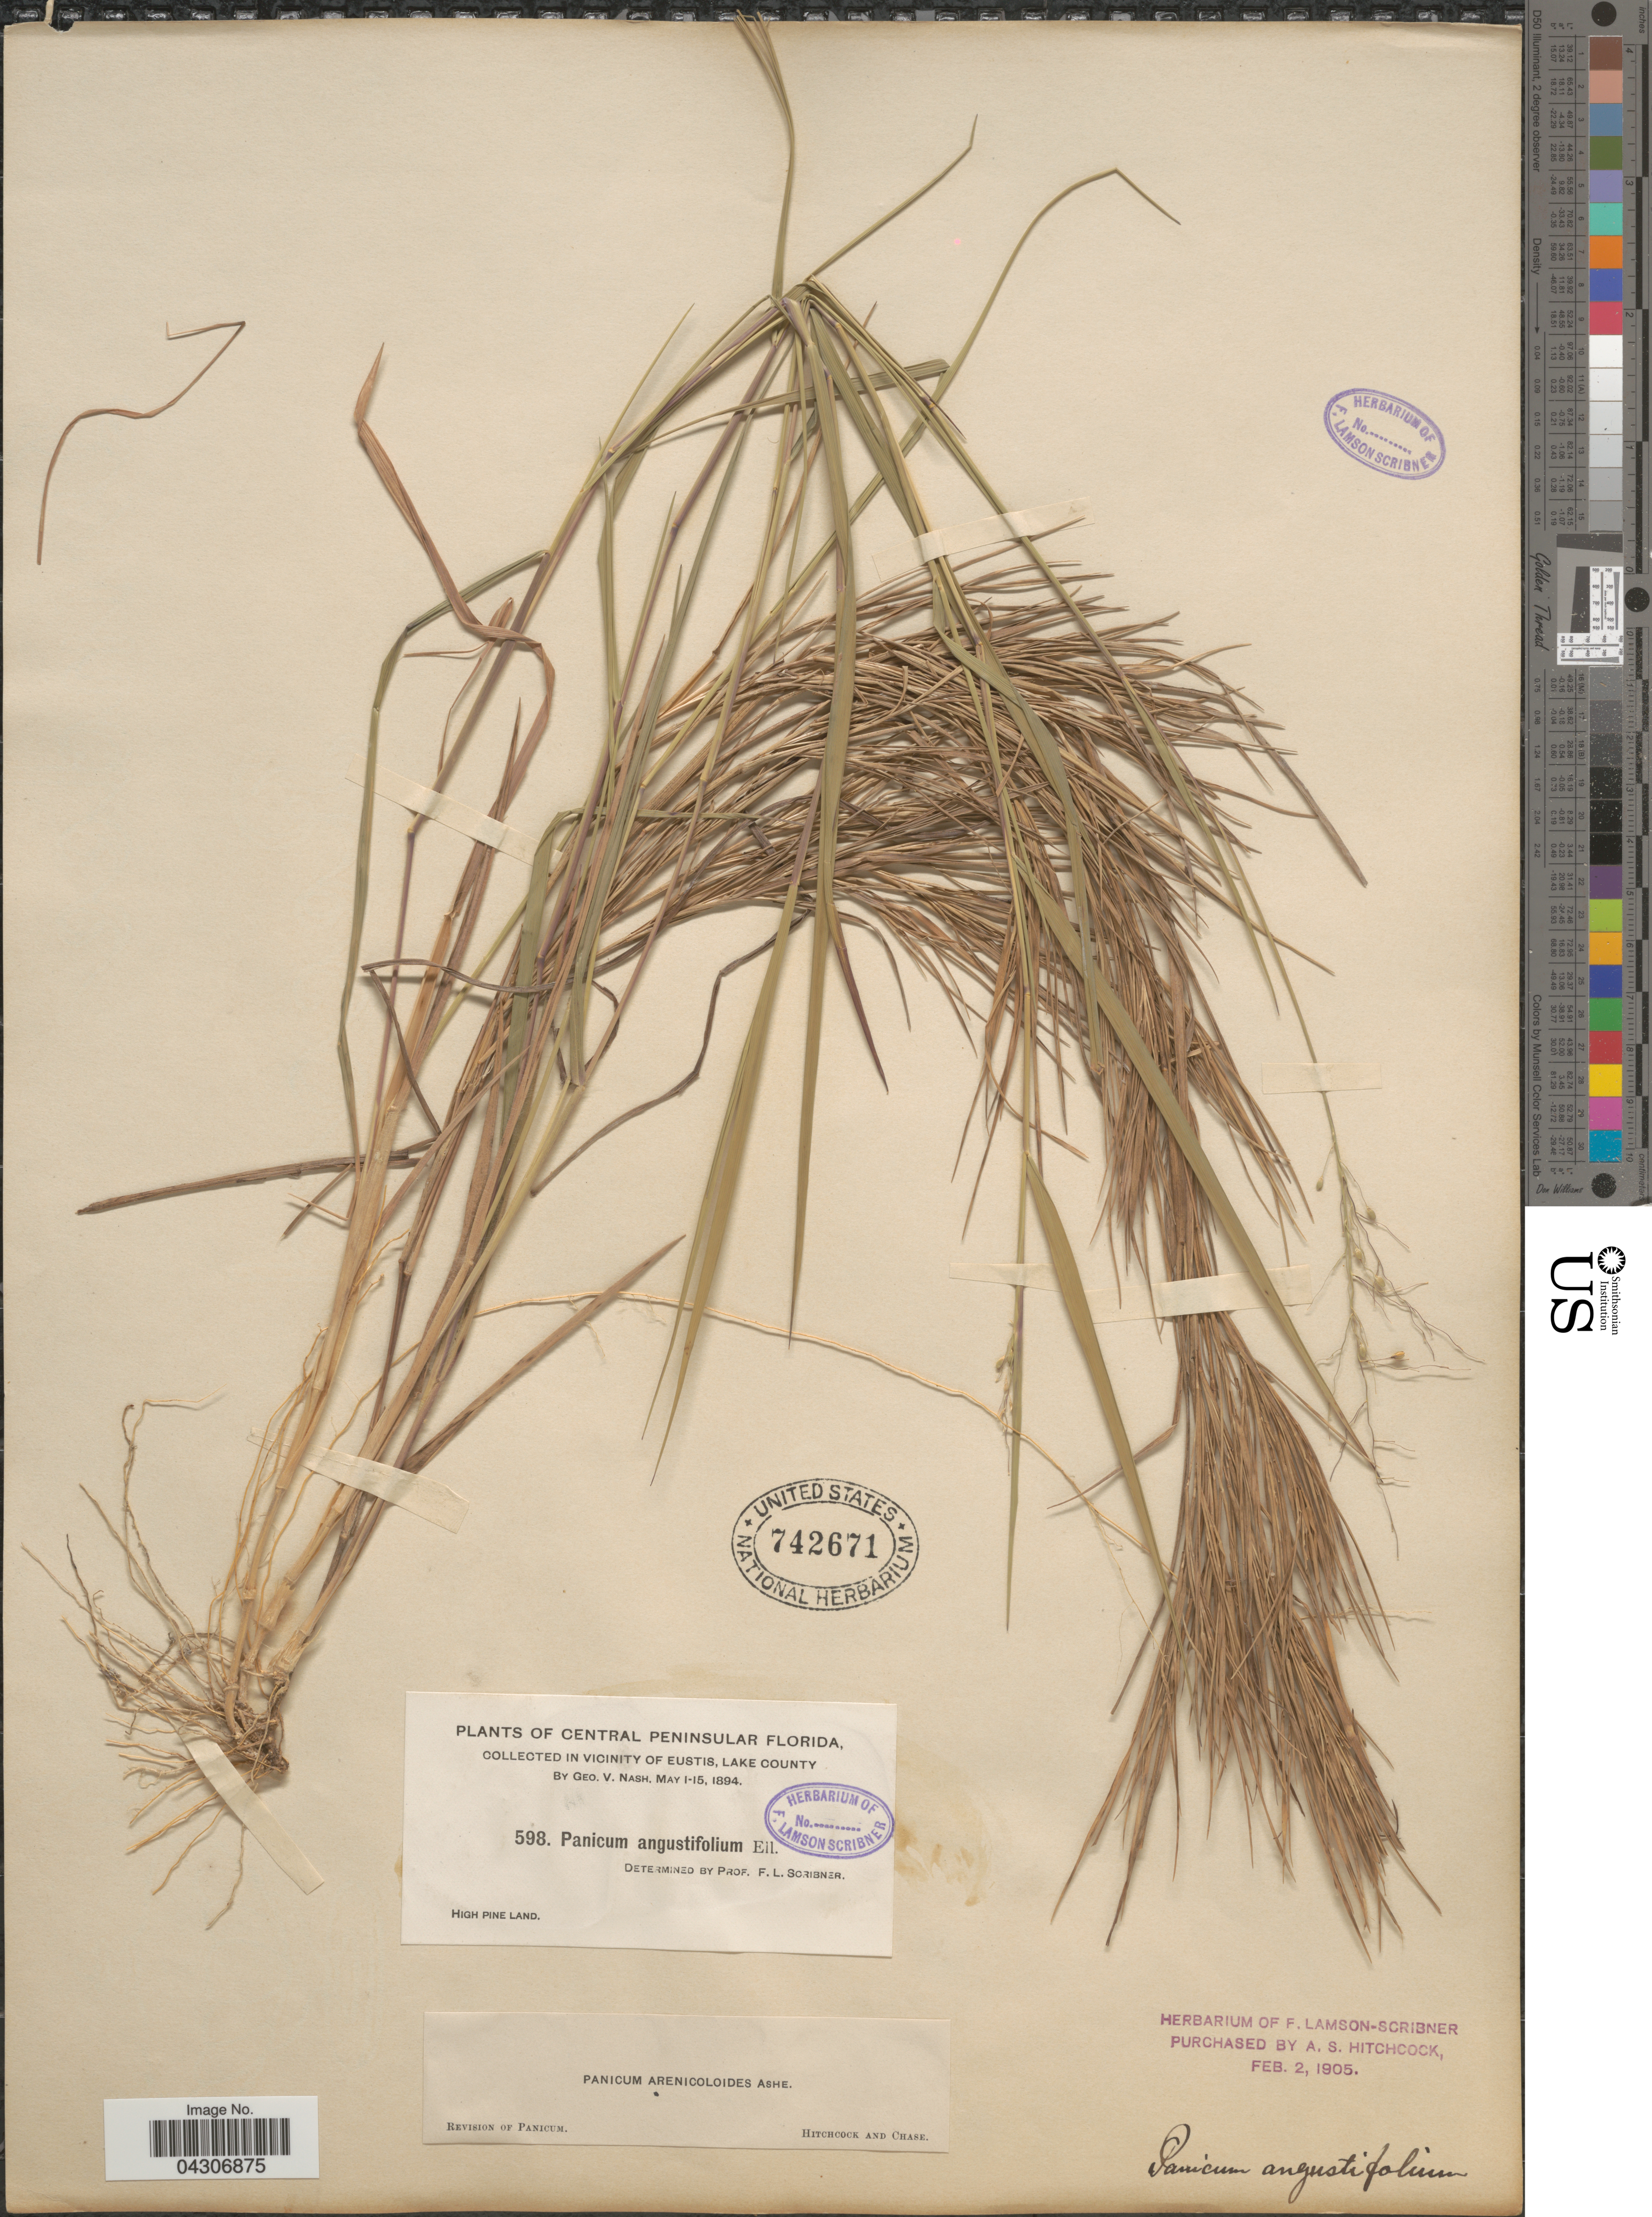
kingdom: Plantae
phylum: Tracheophyta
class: Liliopsida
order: Poales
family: Poaceae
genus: Dichanthelium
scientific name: Dichanthelium aciculare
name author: (Desv. ex Poir.) Gould & C.A. Clark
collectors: G. V. Nash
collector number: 598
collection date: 1894-05-01/1894-05-15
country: United States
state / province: Florida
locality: Central Peninsular Florida. In Vicinity Of Eustis, Lake County.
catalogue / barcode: US 742671